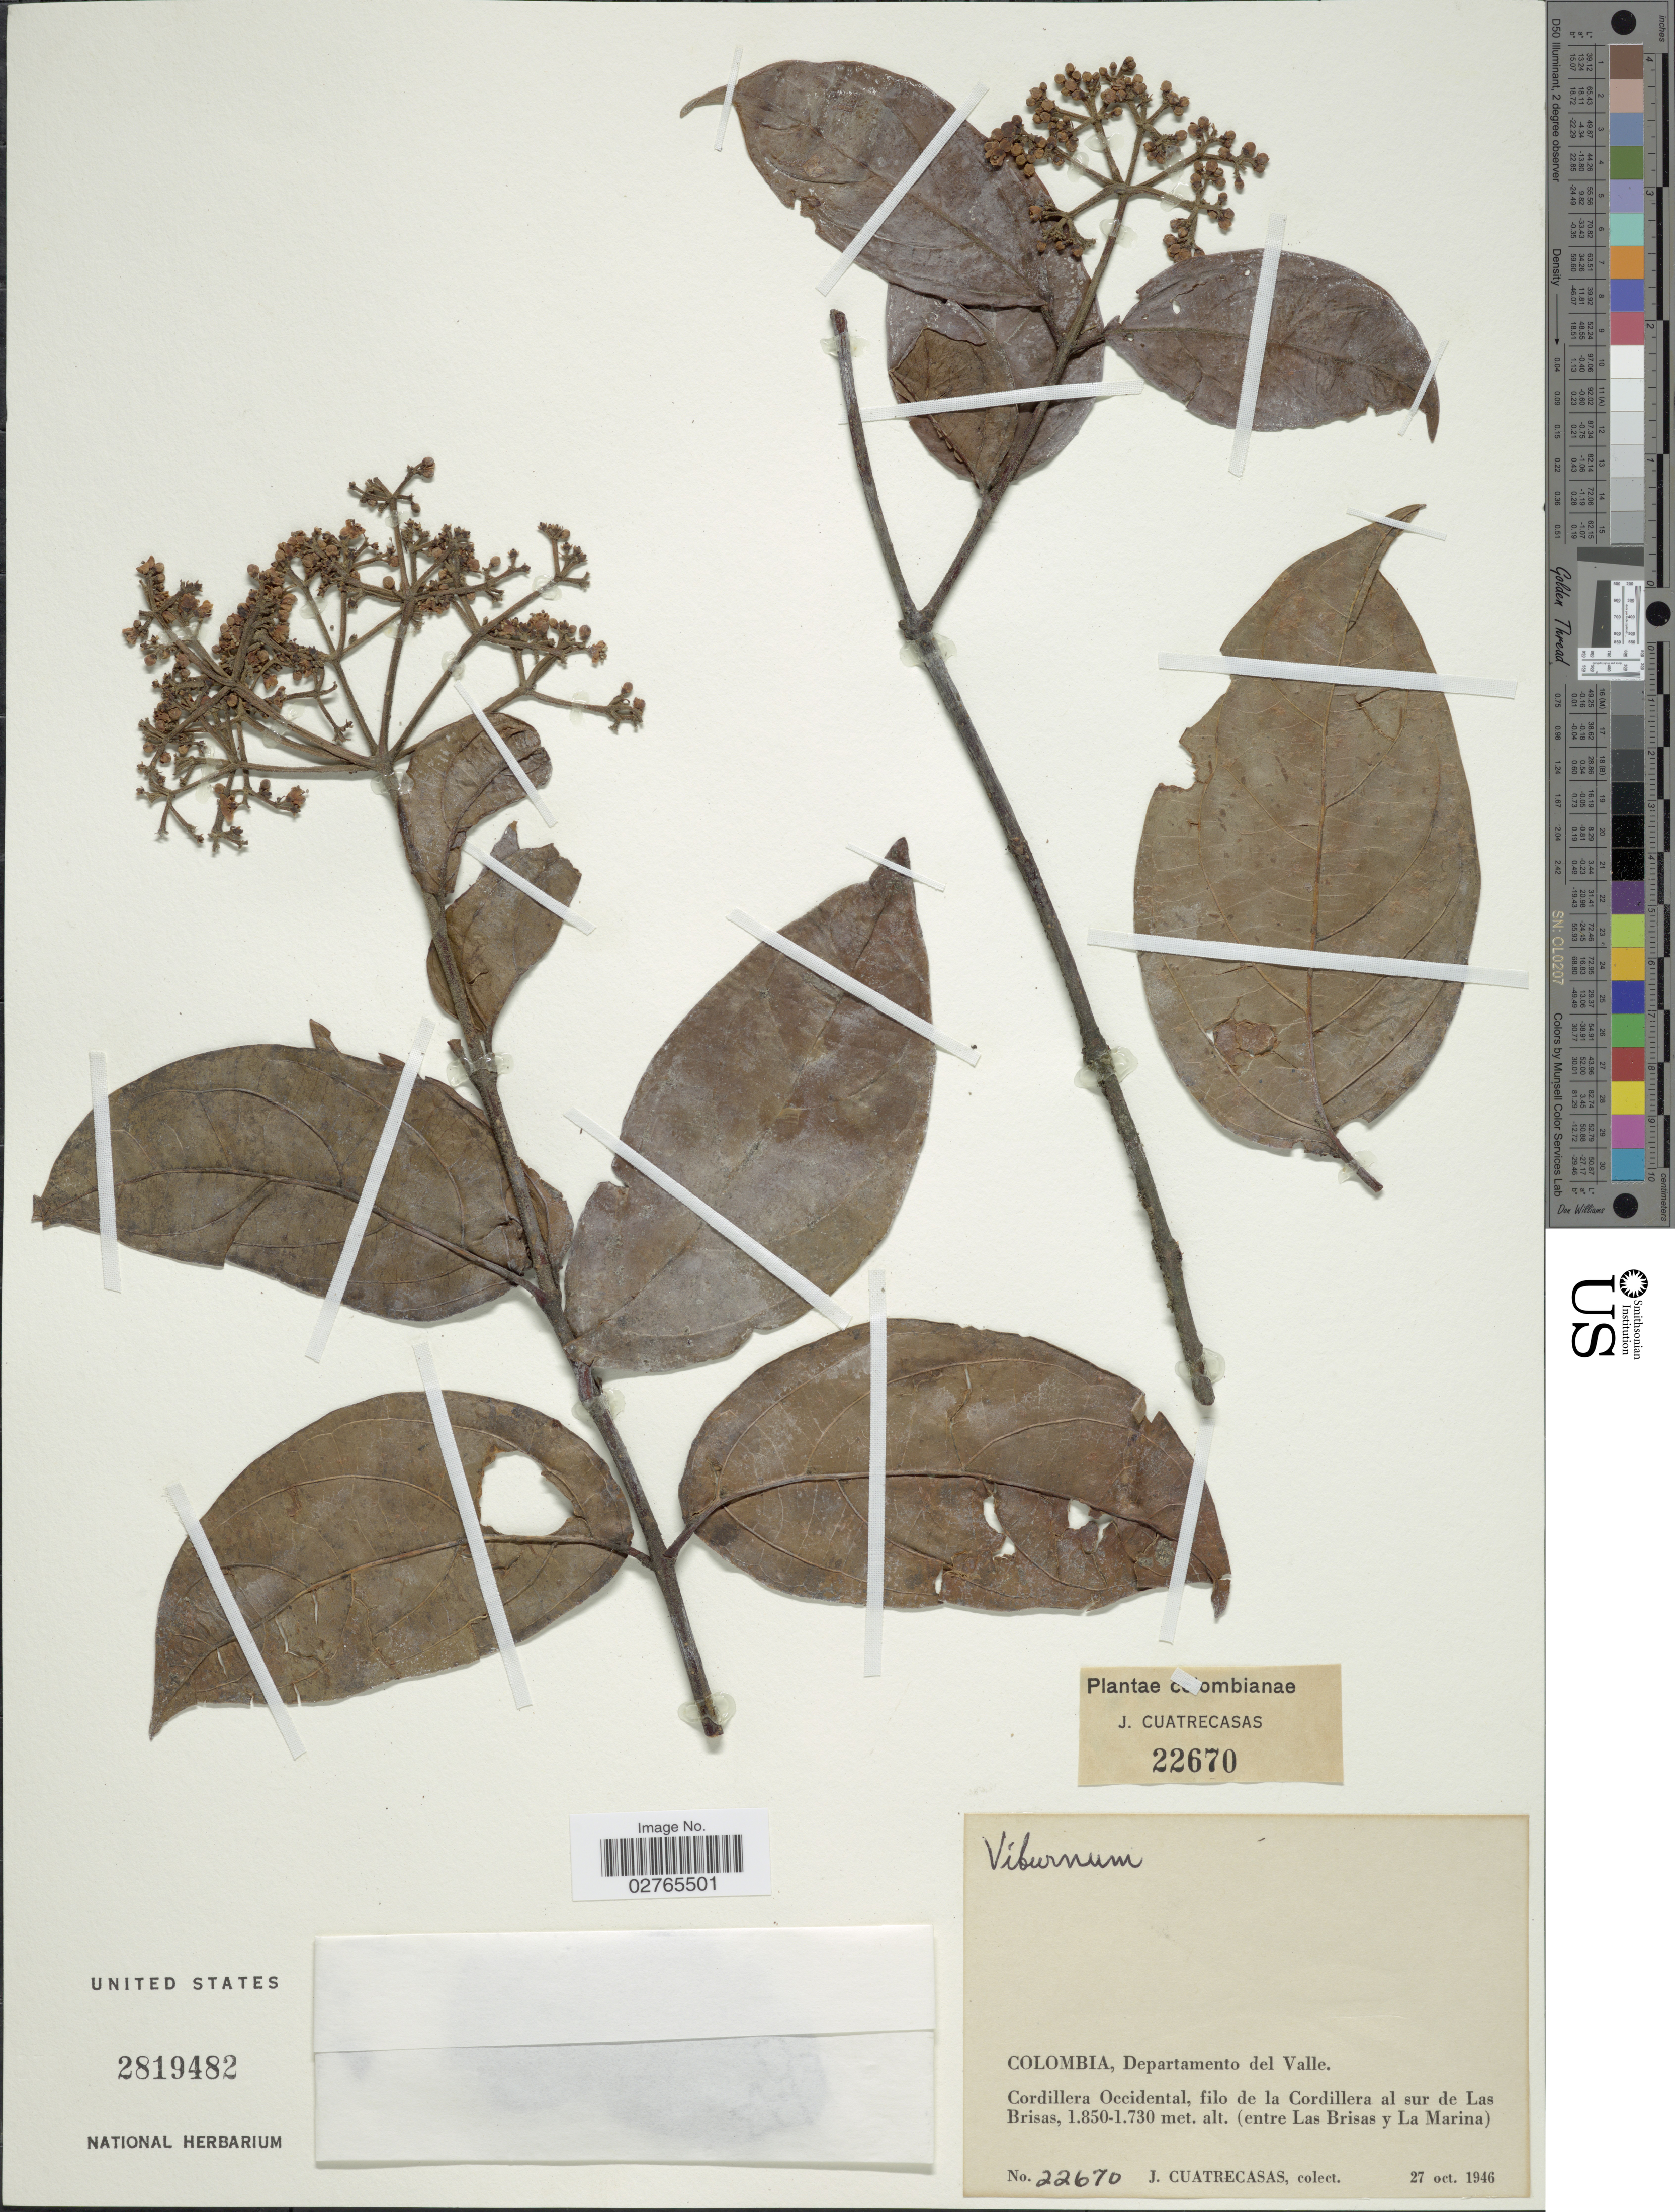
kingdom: Plantae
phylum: Tracheophyta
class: Magnoliopsida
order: Dipsacales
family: Viburnaceae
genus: Viburnum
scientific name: Viburnum sp.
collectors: J. Cuatrecasas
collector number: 22670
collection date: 1946-10-27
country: Colombia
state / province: Valle del Cauca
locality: Departamento del Valle. Cordillera Occidental, filo de la Cordillera al sur de Las Brisas. (entre las Brisas y La Marina).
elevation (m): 1730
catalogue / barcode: US 2819482